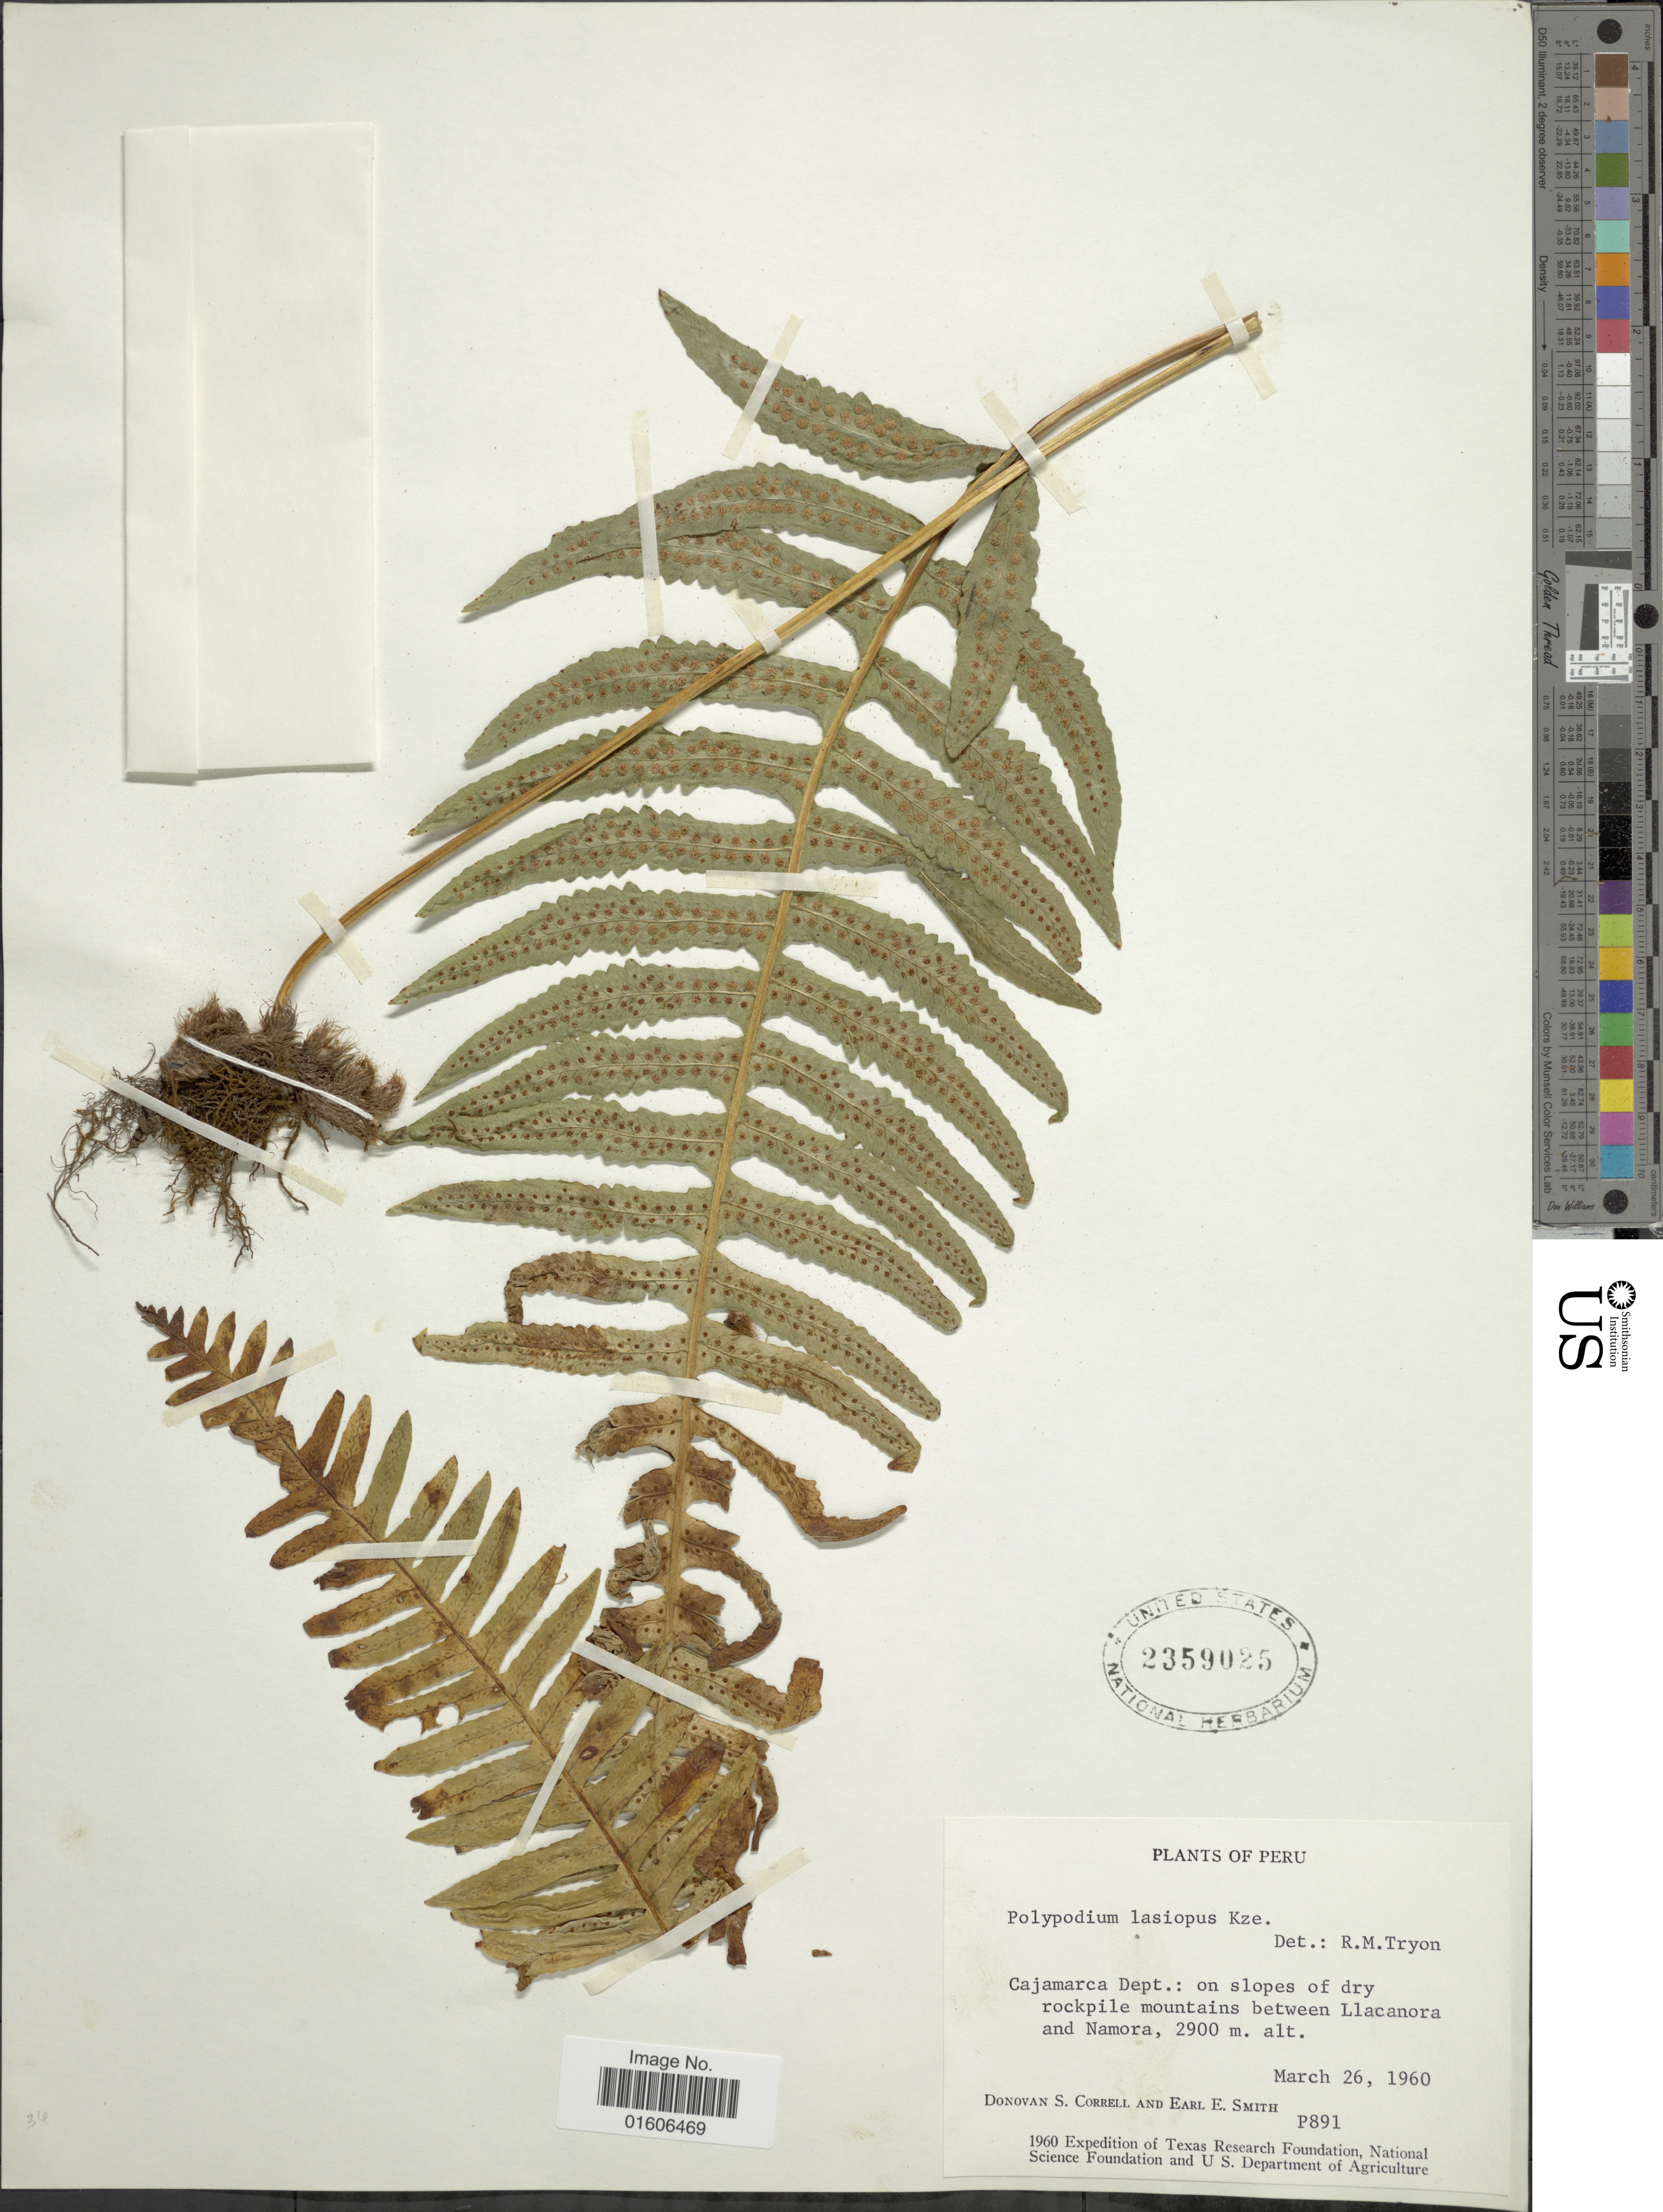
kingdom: Plantae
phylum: Tracheophyta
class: Polypodiopsida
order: Polypodiales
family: Polypodiaceae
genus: Serpocaulon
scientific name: Serpocaulon lasiopus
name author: (Klotzsch) A.R. Sm.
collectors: D. S. Correll & E. E. Smith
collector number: P891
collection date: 1960-03-26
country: Peru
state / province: Cajamarca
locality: Cajamarca Dept.: on slopes of dry rockpile mountains between Llacanora and Namora.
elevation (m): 2900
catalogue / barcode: US 2359025